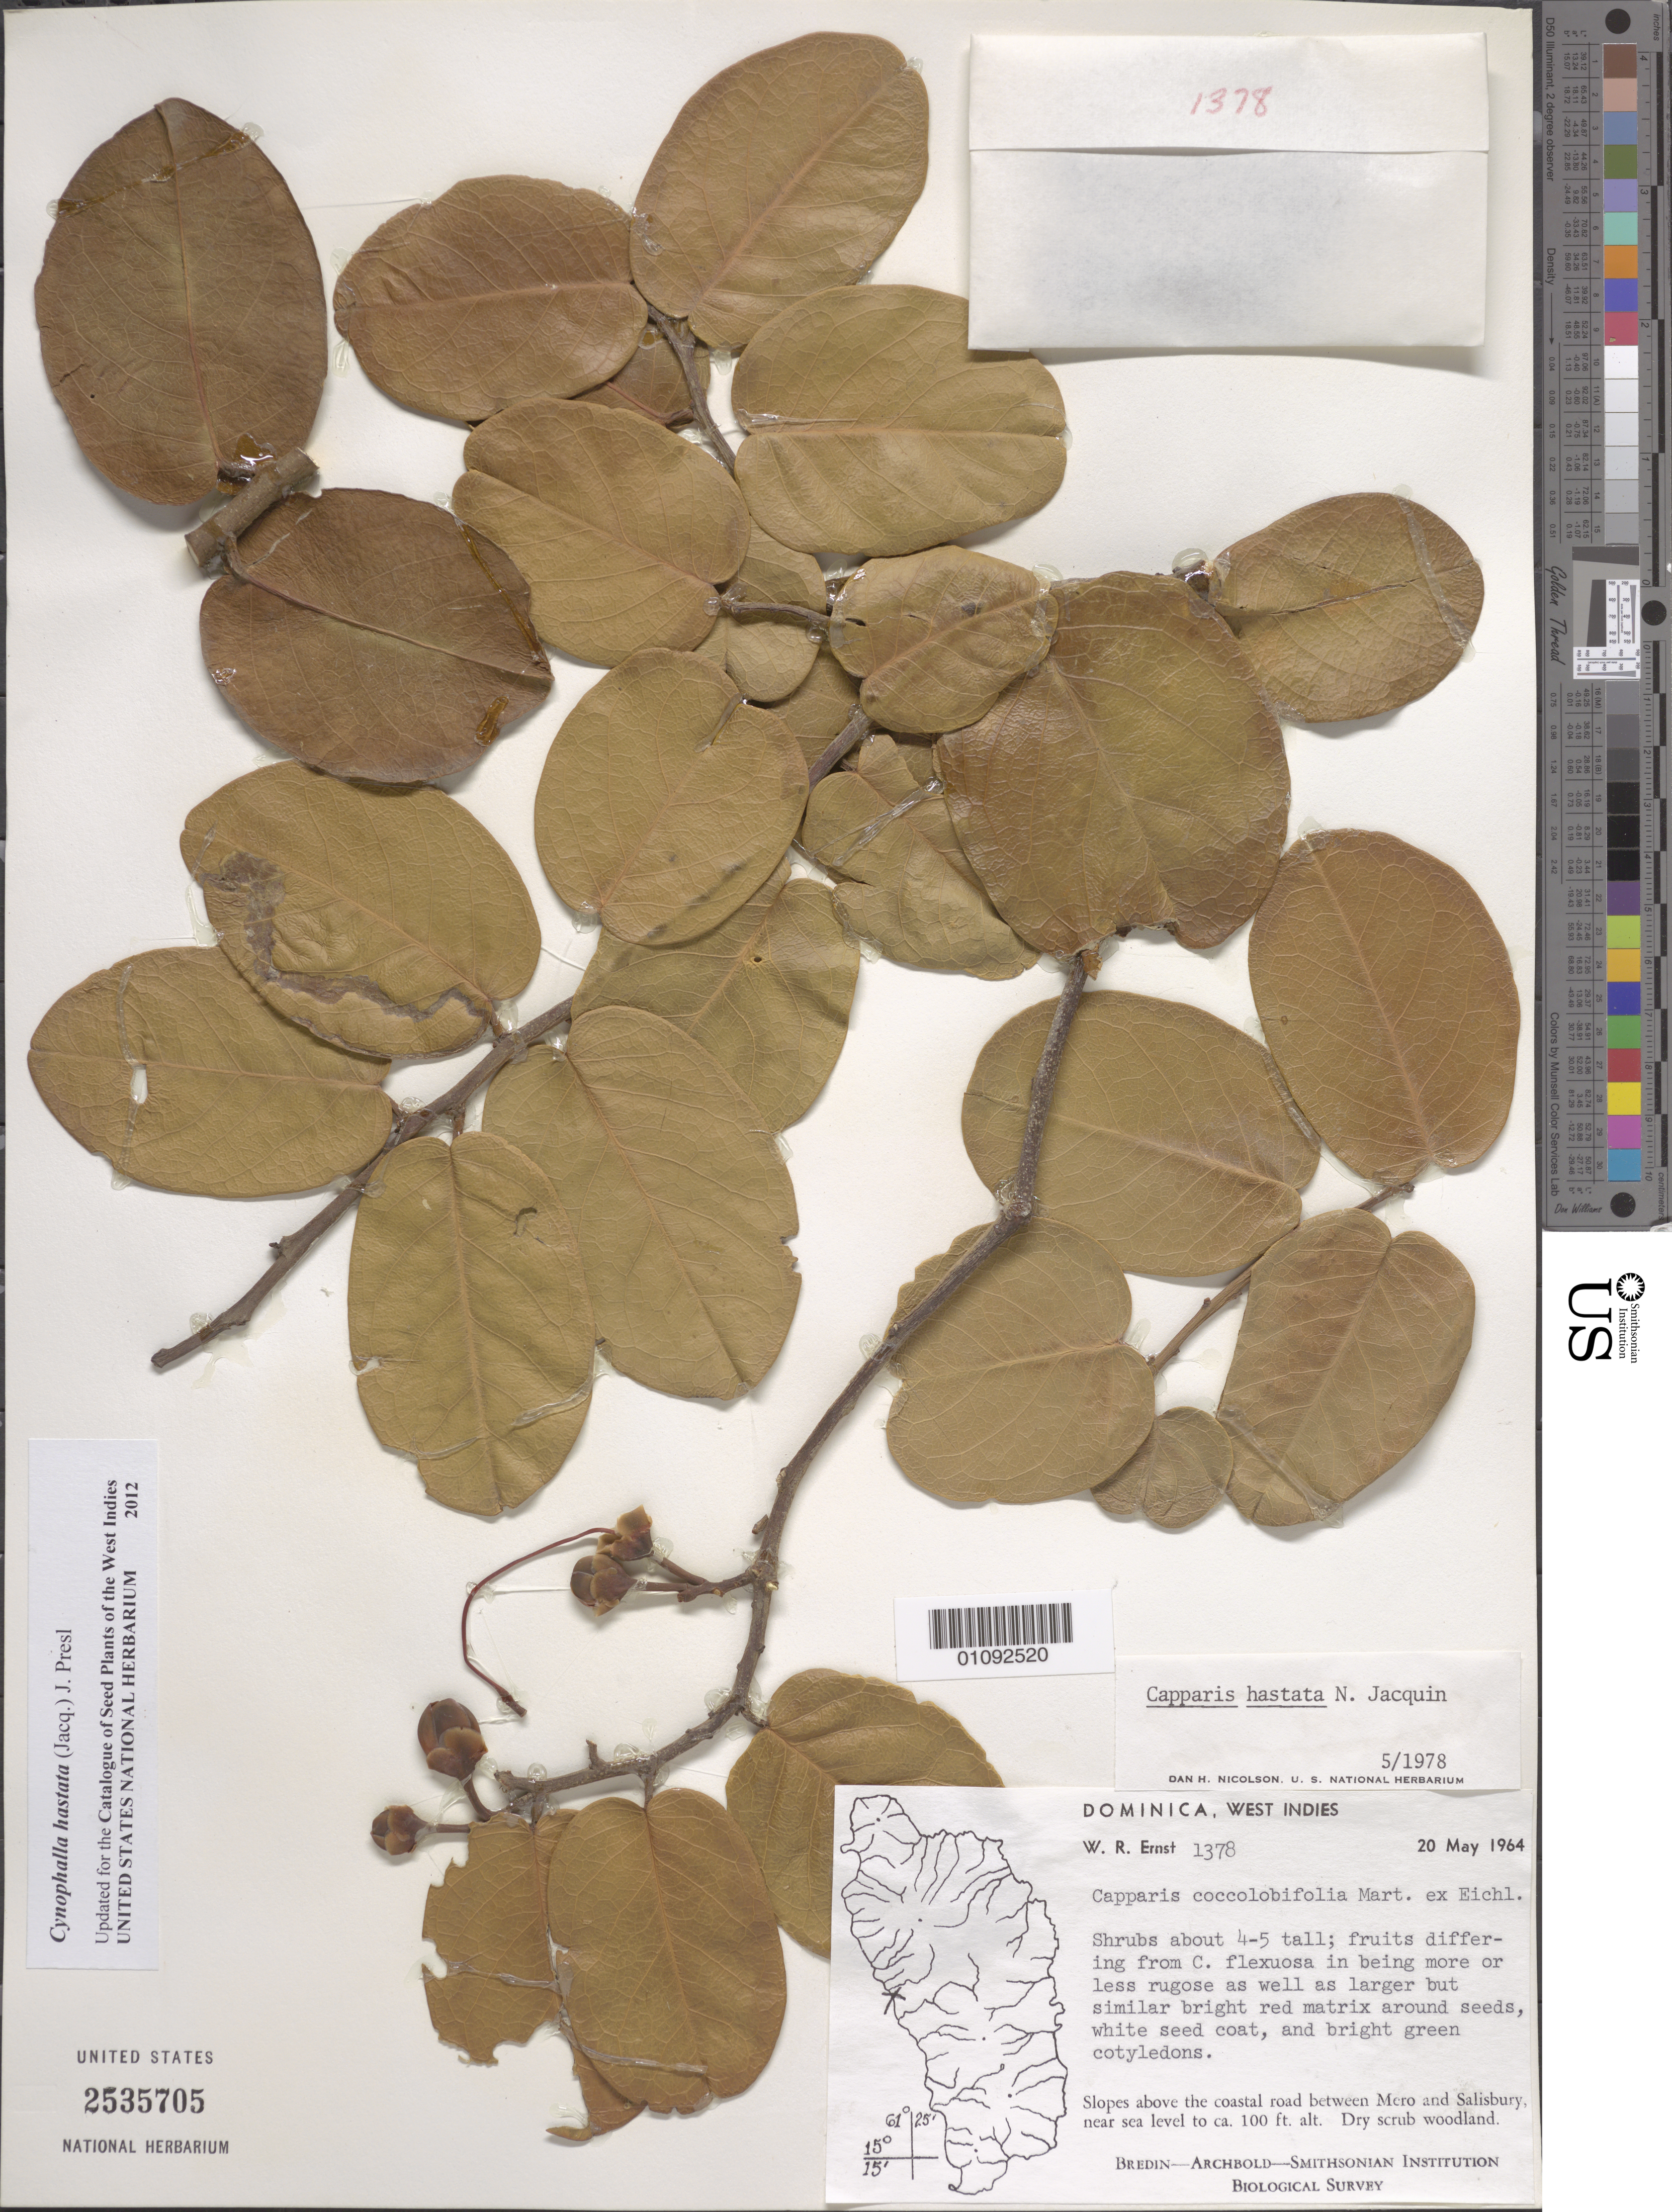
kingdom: Plantae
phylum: Tracheophyta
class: Magnoliopsida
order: Brassicales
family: Capparaceae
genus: Cynophalla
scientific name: Cynophalla hastata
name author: (Jacq.) J. Presl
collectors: W. R. Ernst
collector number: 1378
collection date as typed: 20 May 1964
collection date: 1964-05-20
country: Dominica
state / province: St. Joseph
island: Dominica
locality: Slopes above the coastal road between Mero and Salisbury.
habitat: Dry scrub woodland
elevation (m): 0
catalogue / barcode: US 2535705